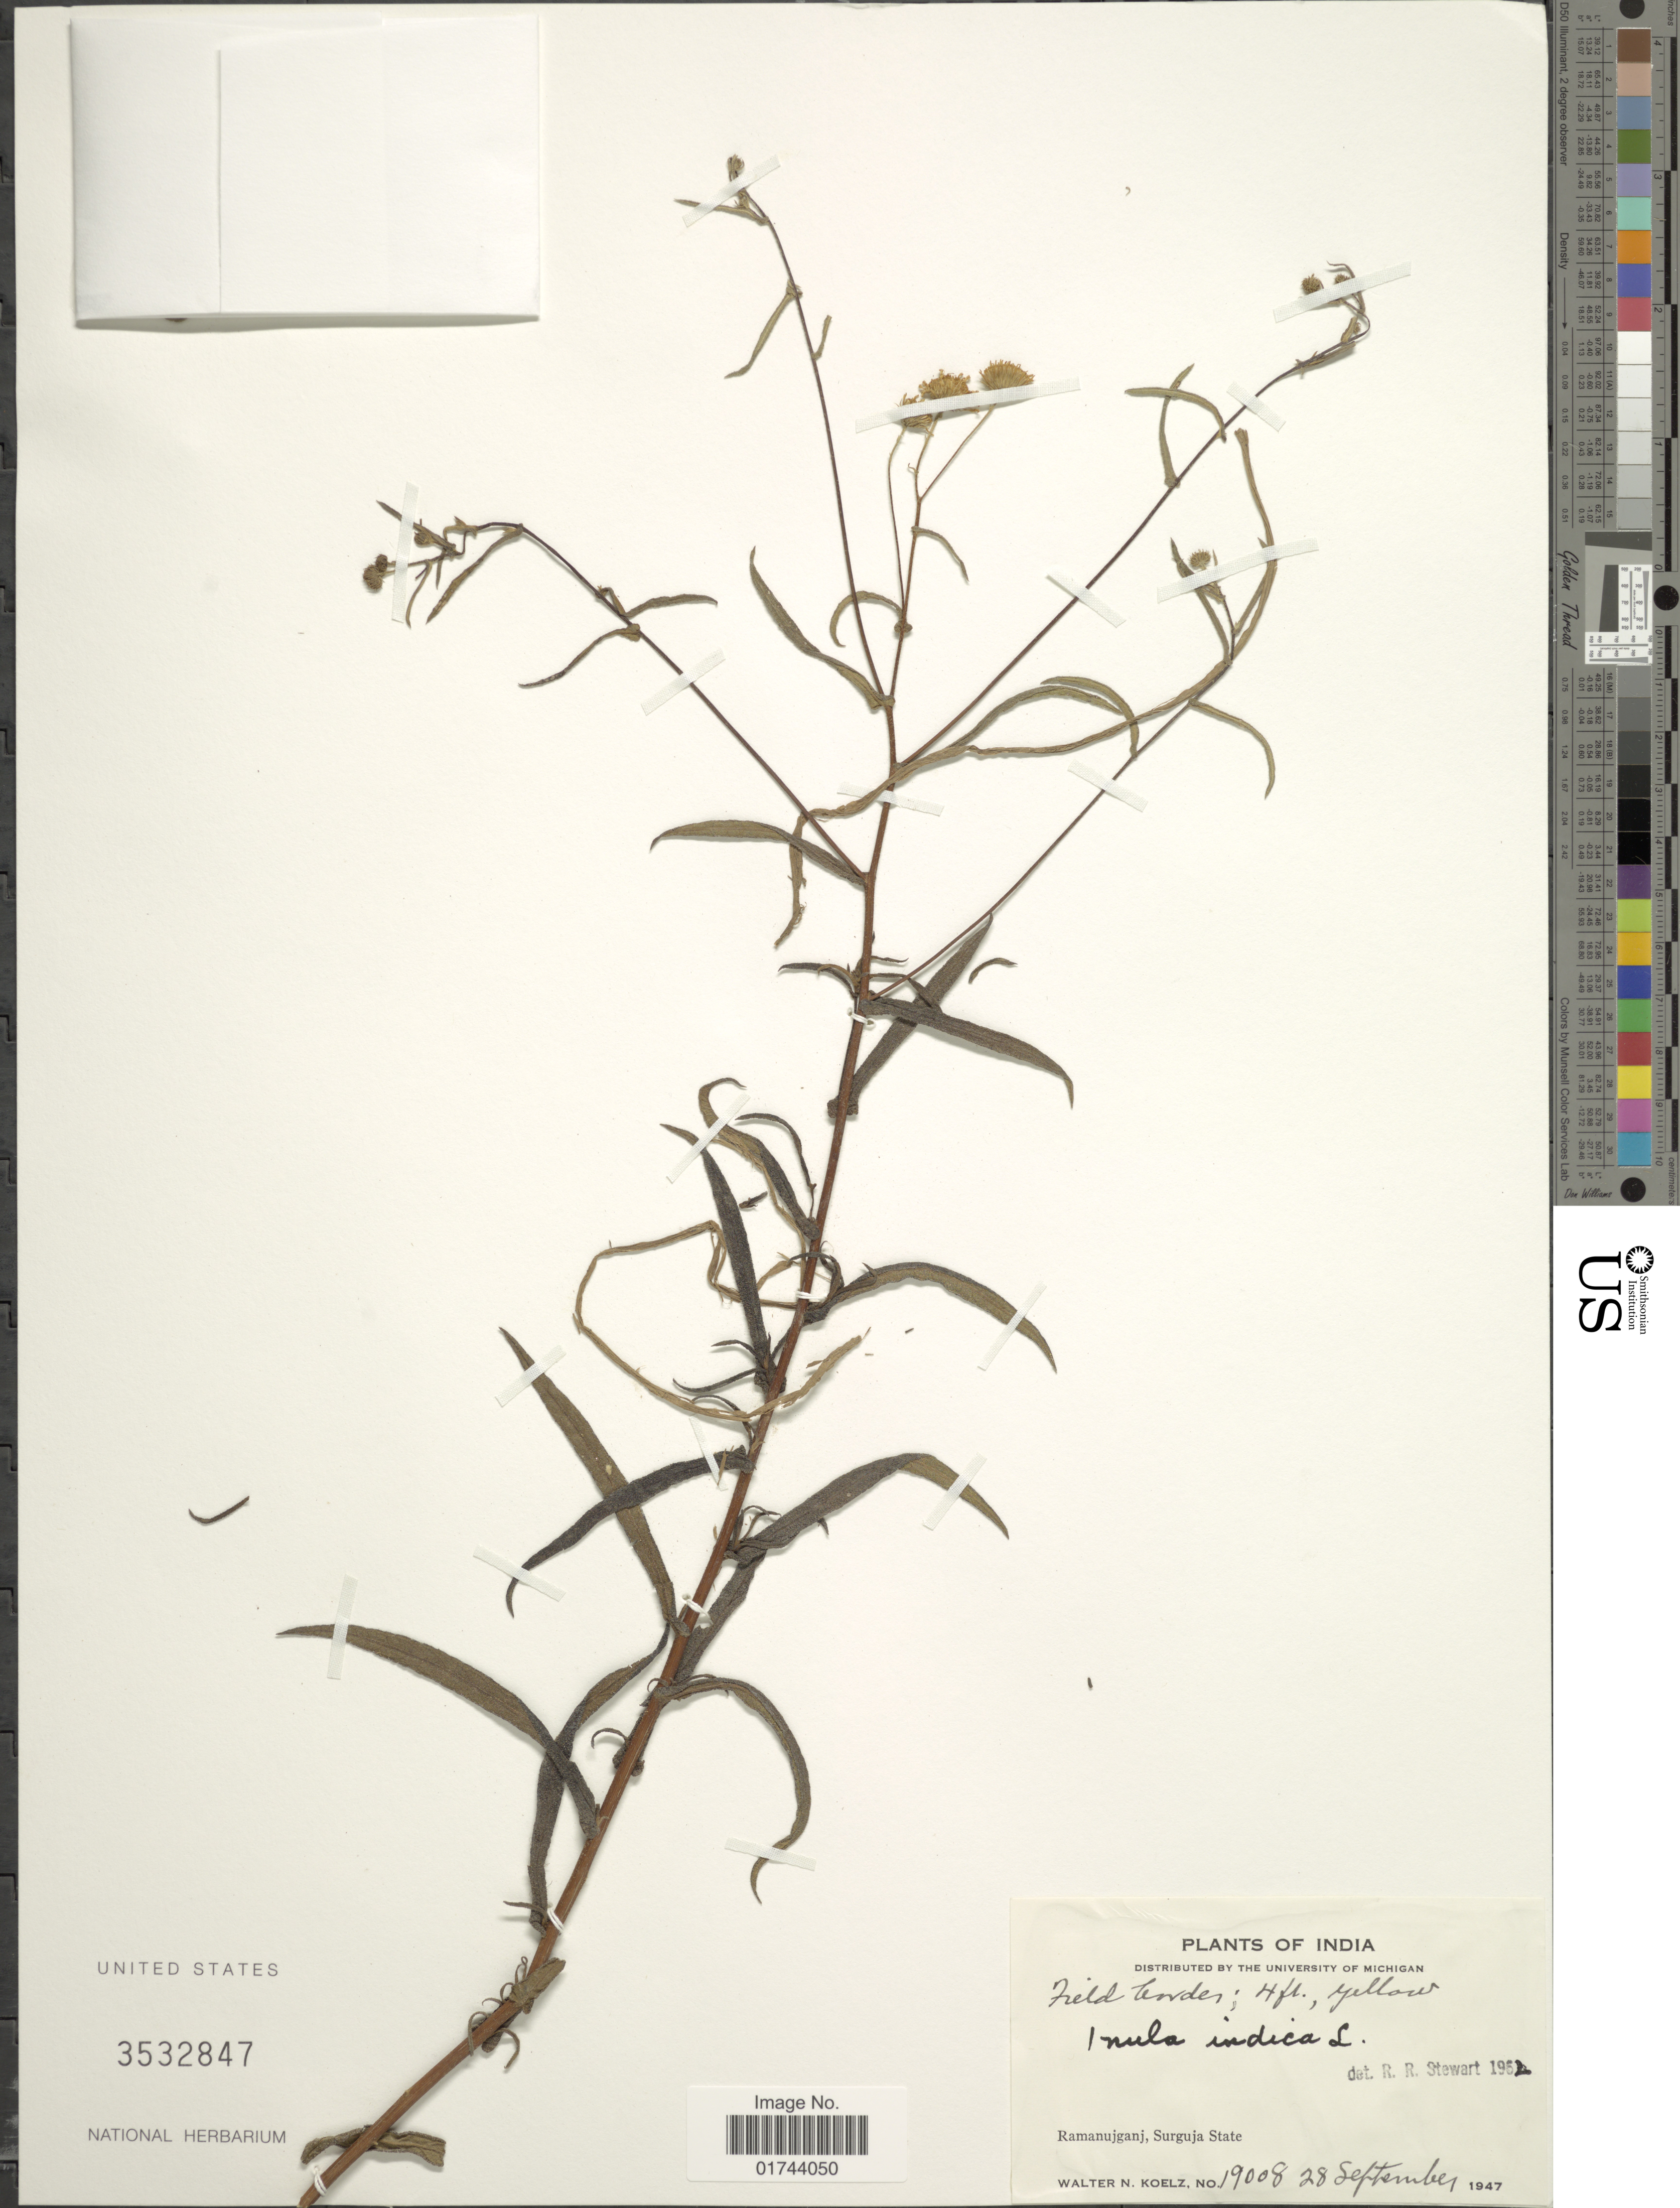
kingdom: Plantae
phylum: Tracheophyta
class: Magnoliopsida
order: Asterales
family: Asteraceae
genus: Inula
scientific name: Inula indica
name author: L.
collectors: W. N. Koelz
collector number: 19008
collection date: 1947-09-28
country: India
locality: Ramanujganj, Surguja State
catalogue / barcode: US 3532847